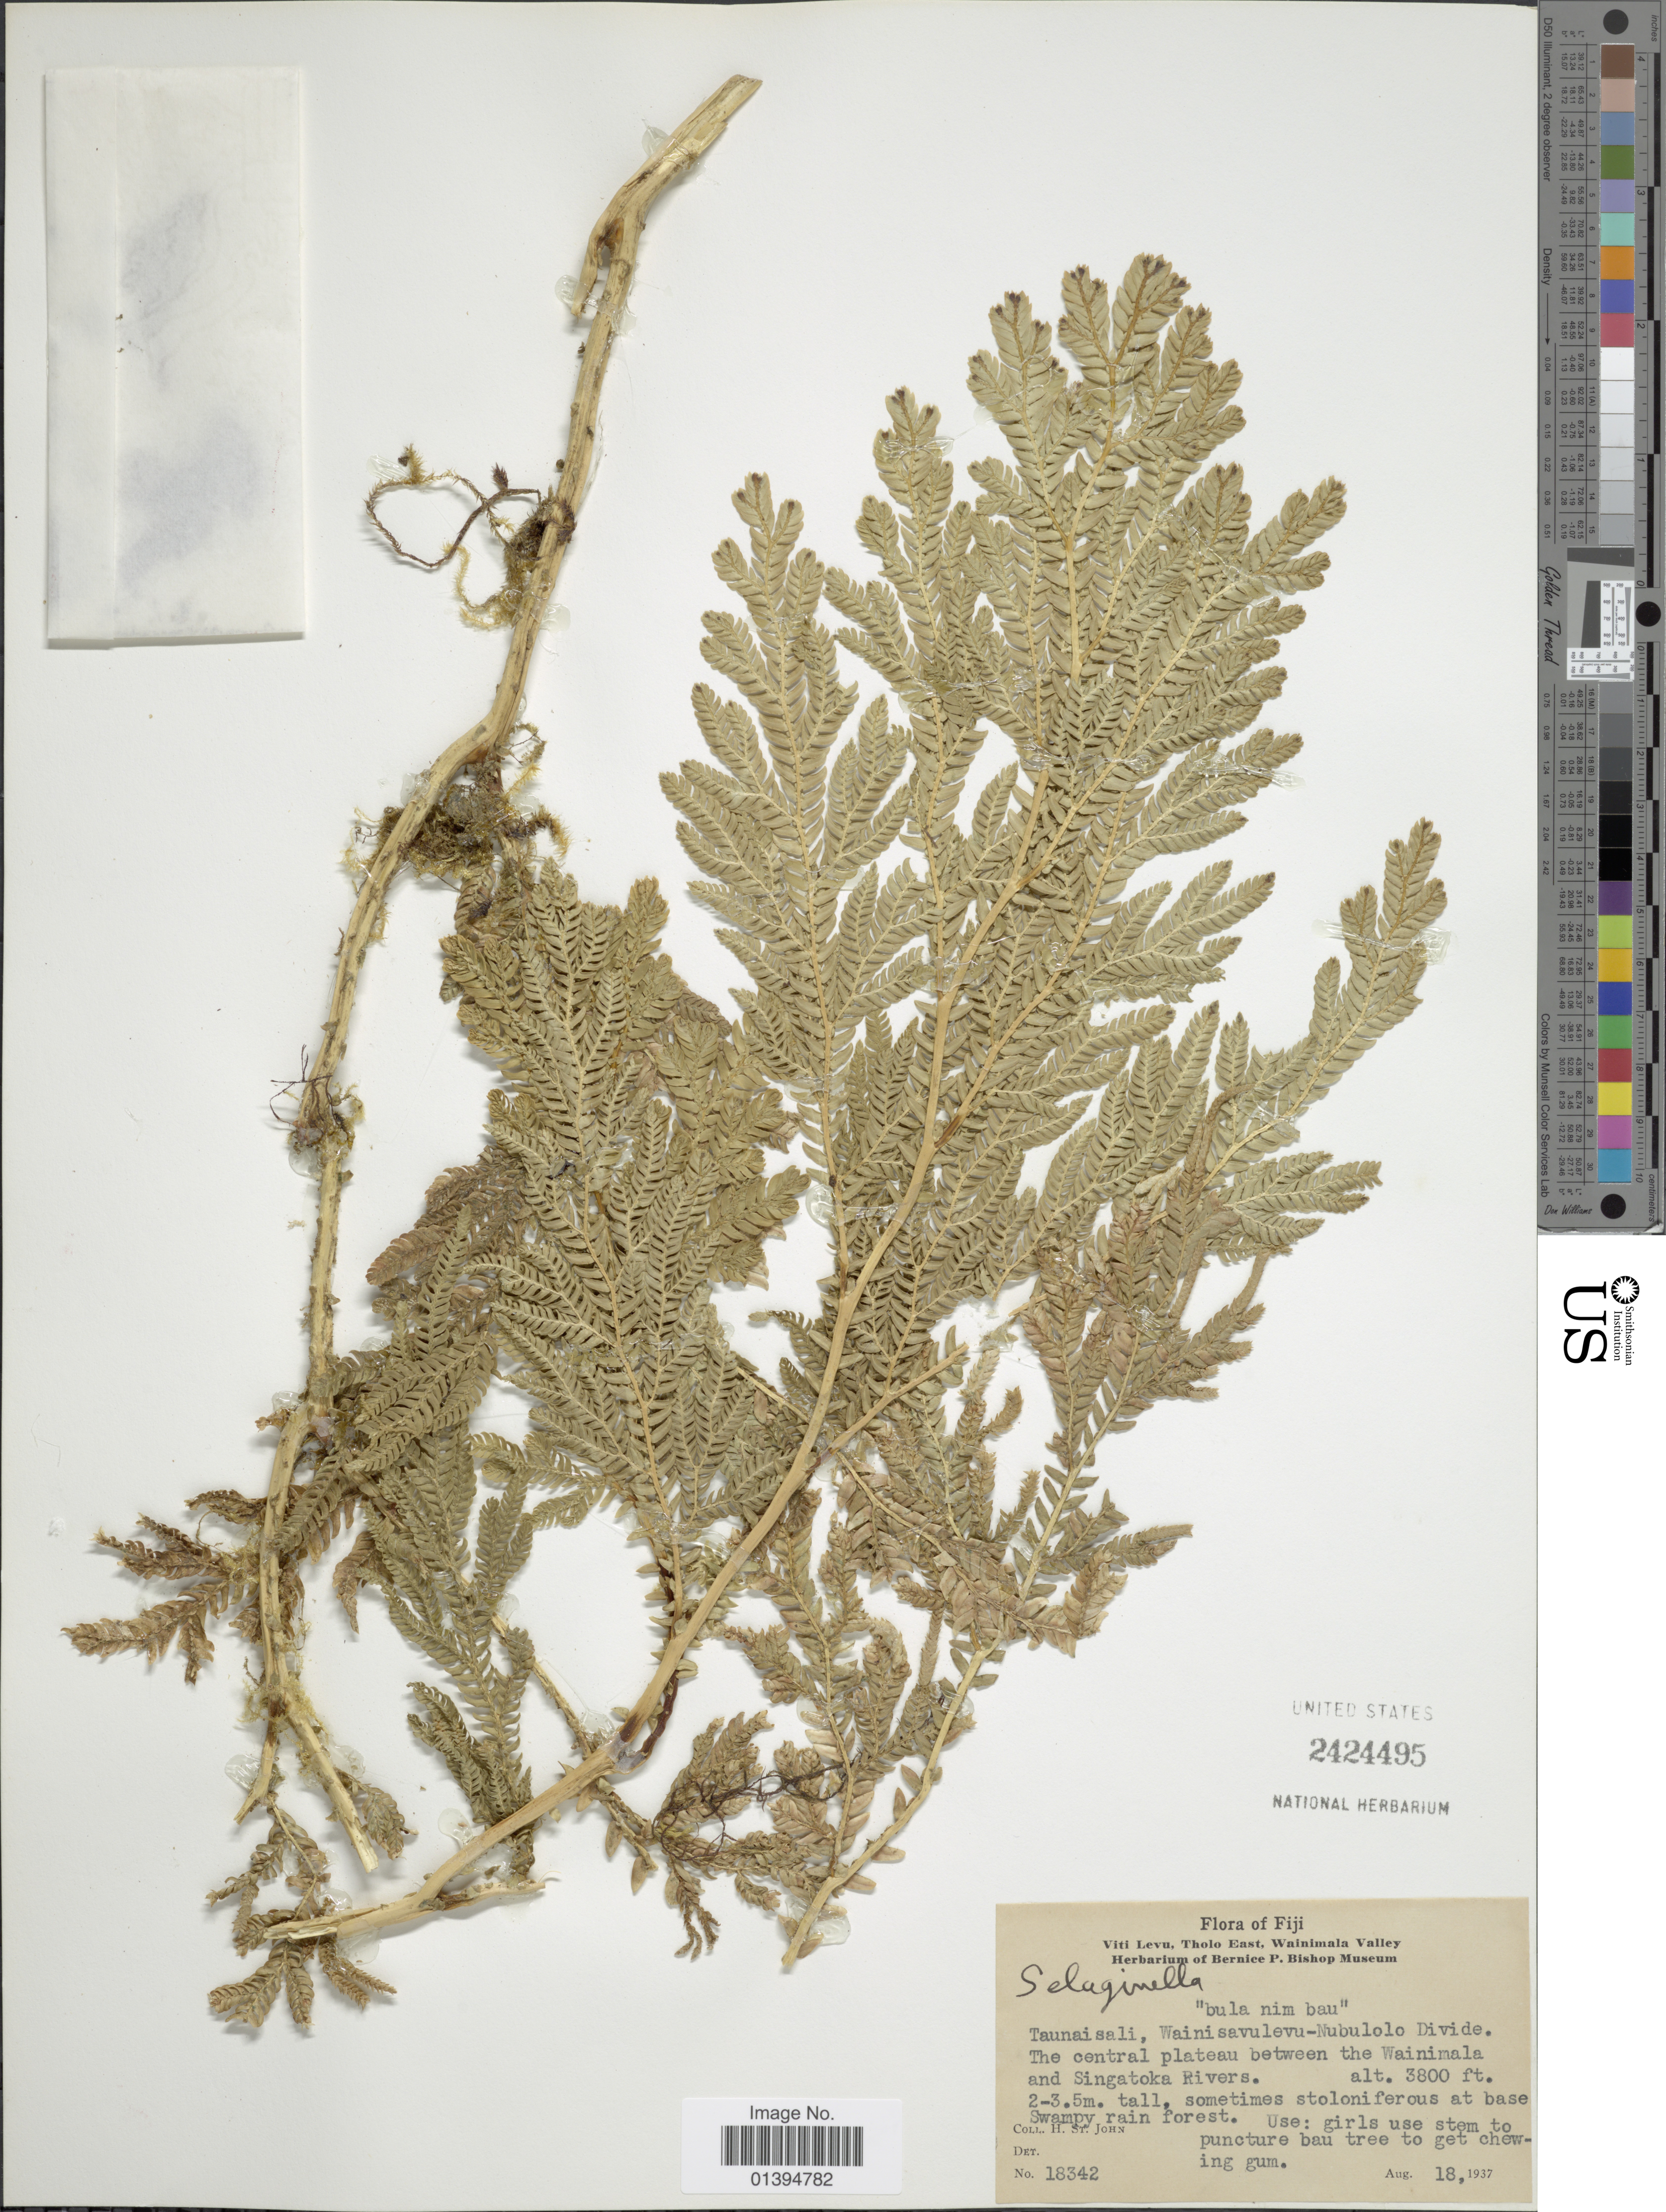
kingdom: Plantae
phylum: Tracheophyta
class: Lycopodiopsida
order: Selaginellales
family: Selaginellaceae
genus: Selaginella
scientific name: Selaginella sp.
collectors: H. St. John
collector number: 18342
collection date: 1937-08-18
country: Fiji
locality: Viti Levu, Tholo East, Wainimala Valley, Taunaisali, Wainisavulevu-Nubulolo Divide, the central plateau between the Wainimala and Singatoka Rivers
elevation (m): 1158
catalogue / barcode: US 2424495